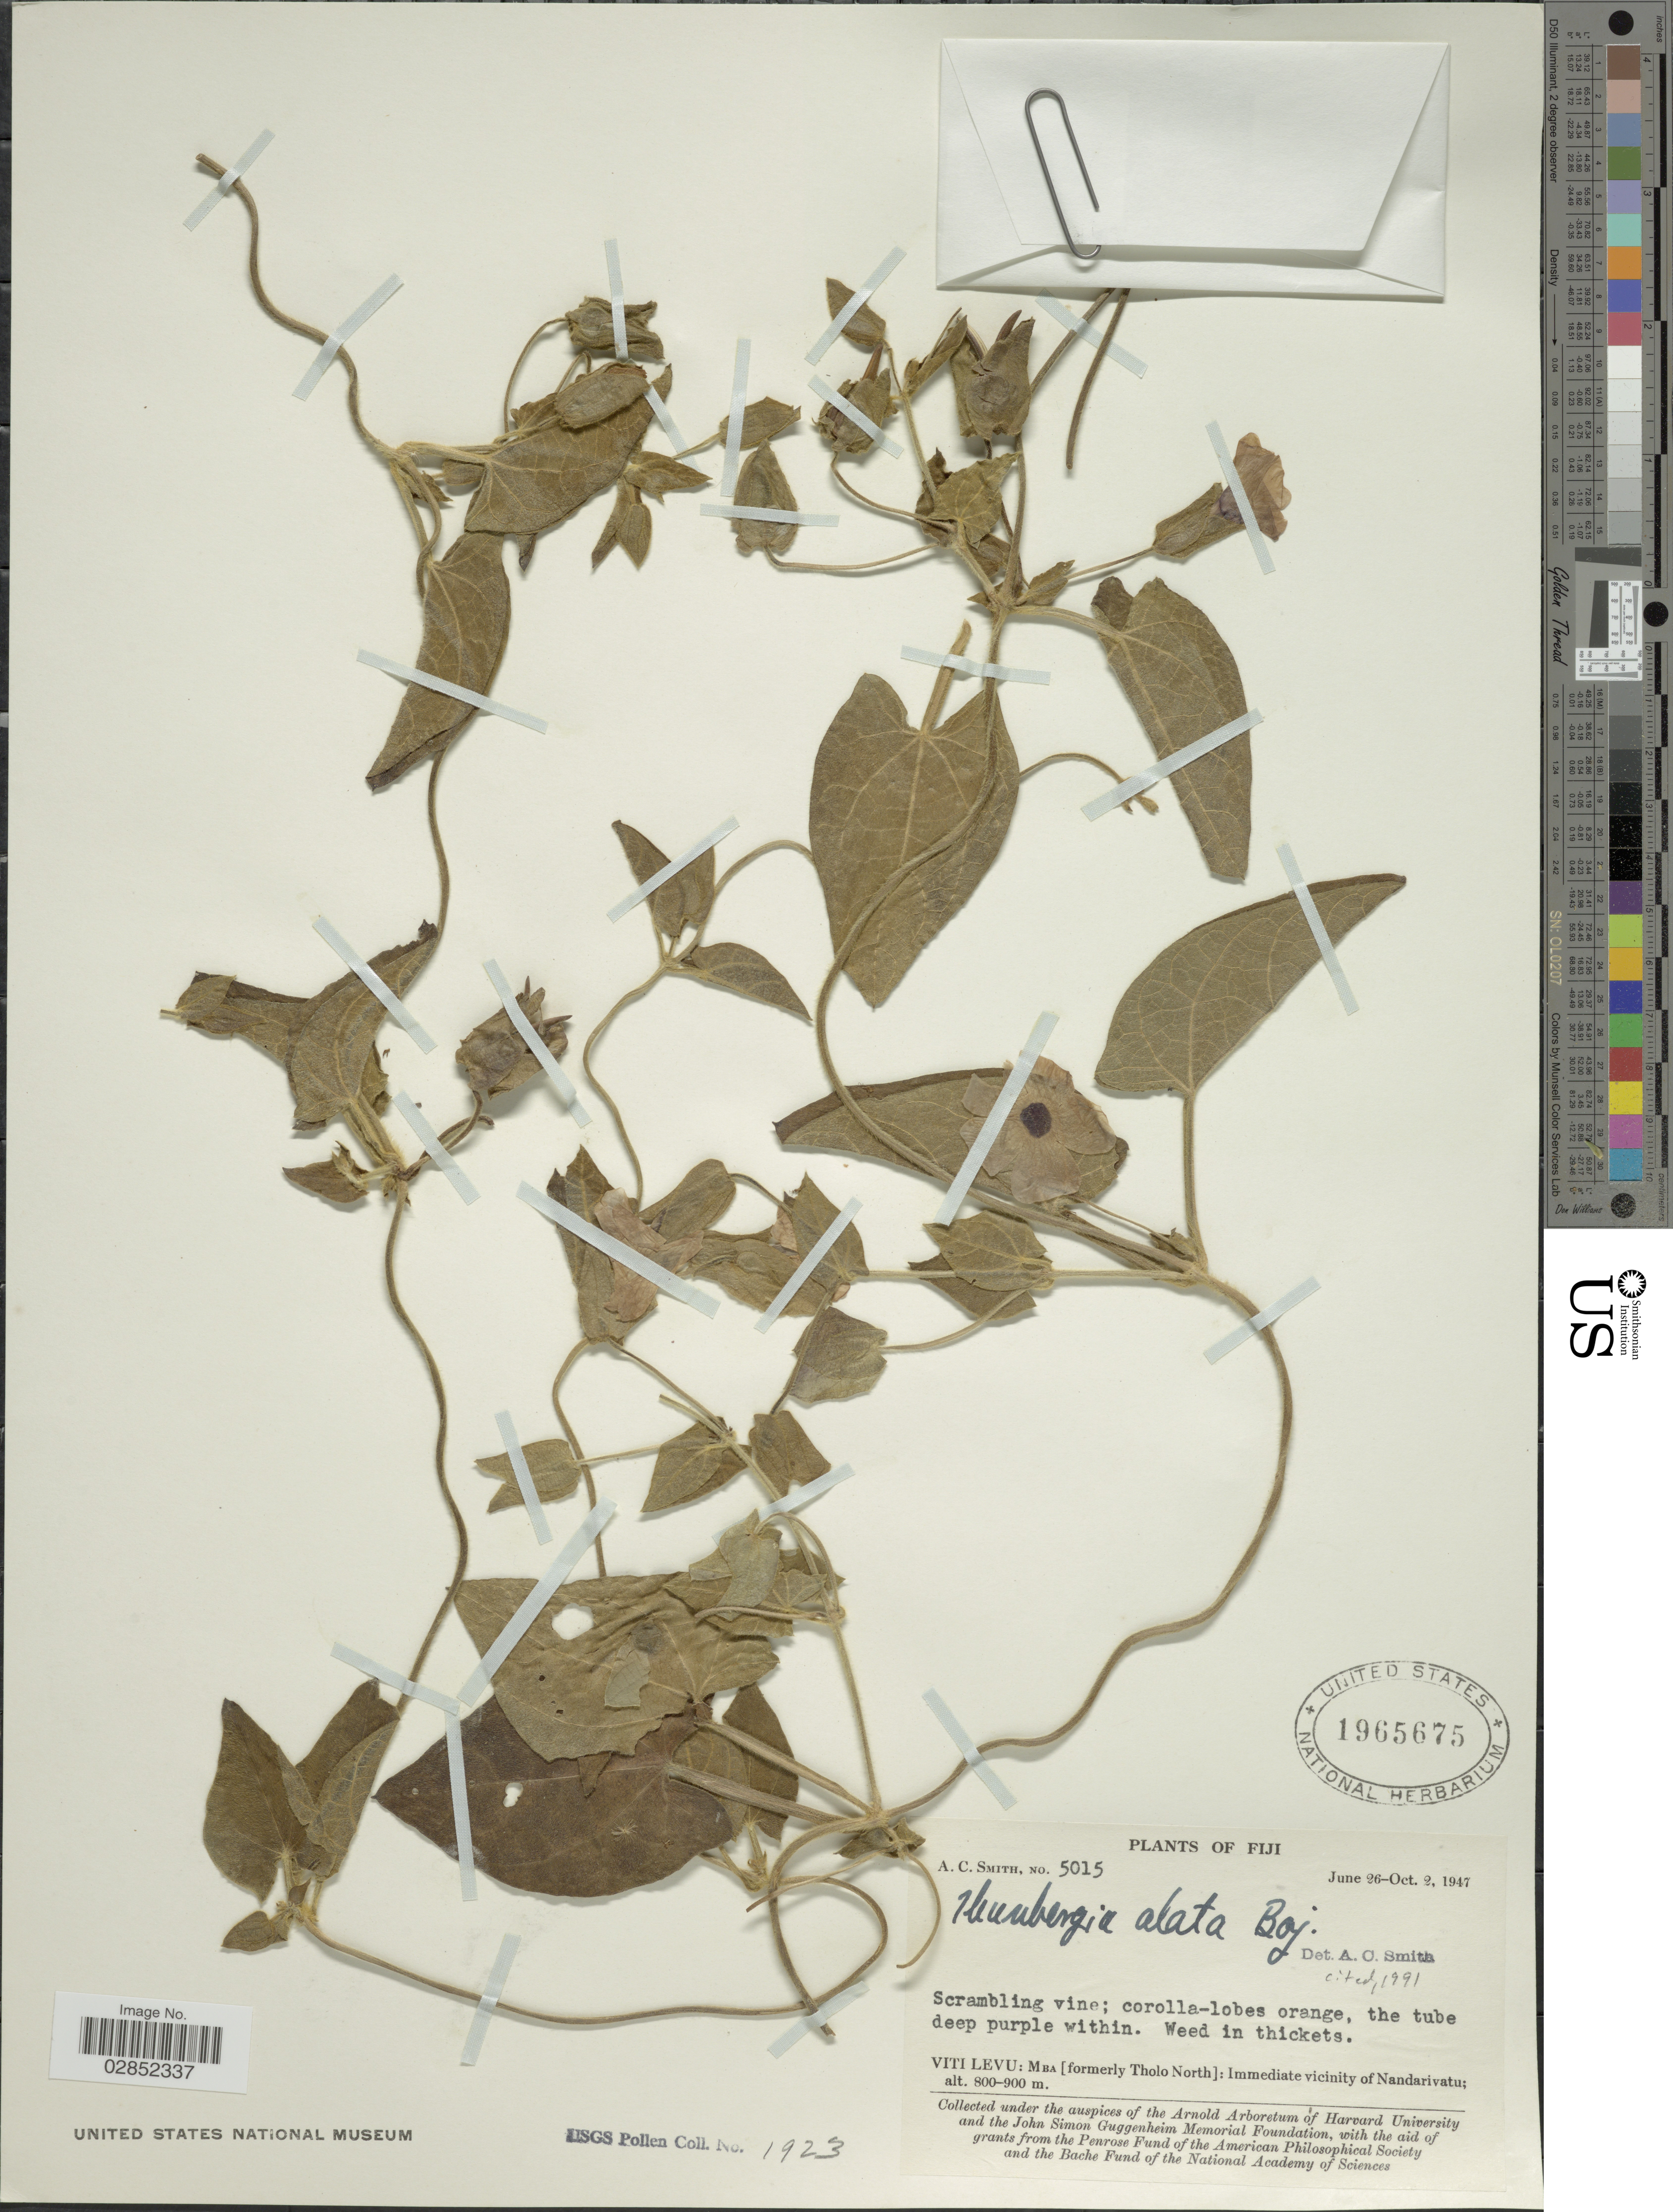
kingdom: Plantae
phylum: Tracheophyta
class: Magnoliopsida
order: Lamiales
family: Acanthaceae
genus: Thunbergia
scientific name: Thunbergia alata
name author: Bojer ex Sims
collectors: A. C. Smith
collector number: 5015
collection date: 1947-06-26/1947-10-02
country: Fiji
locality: Viti Levu: MBA [formerly Tholo North]: Immediate vicinity of Nandarivatu.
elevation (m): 800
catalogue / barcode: US 1965675